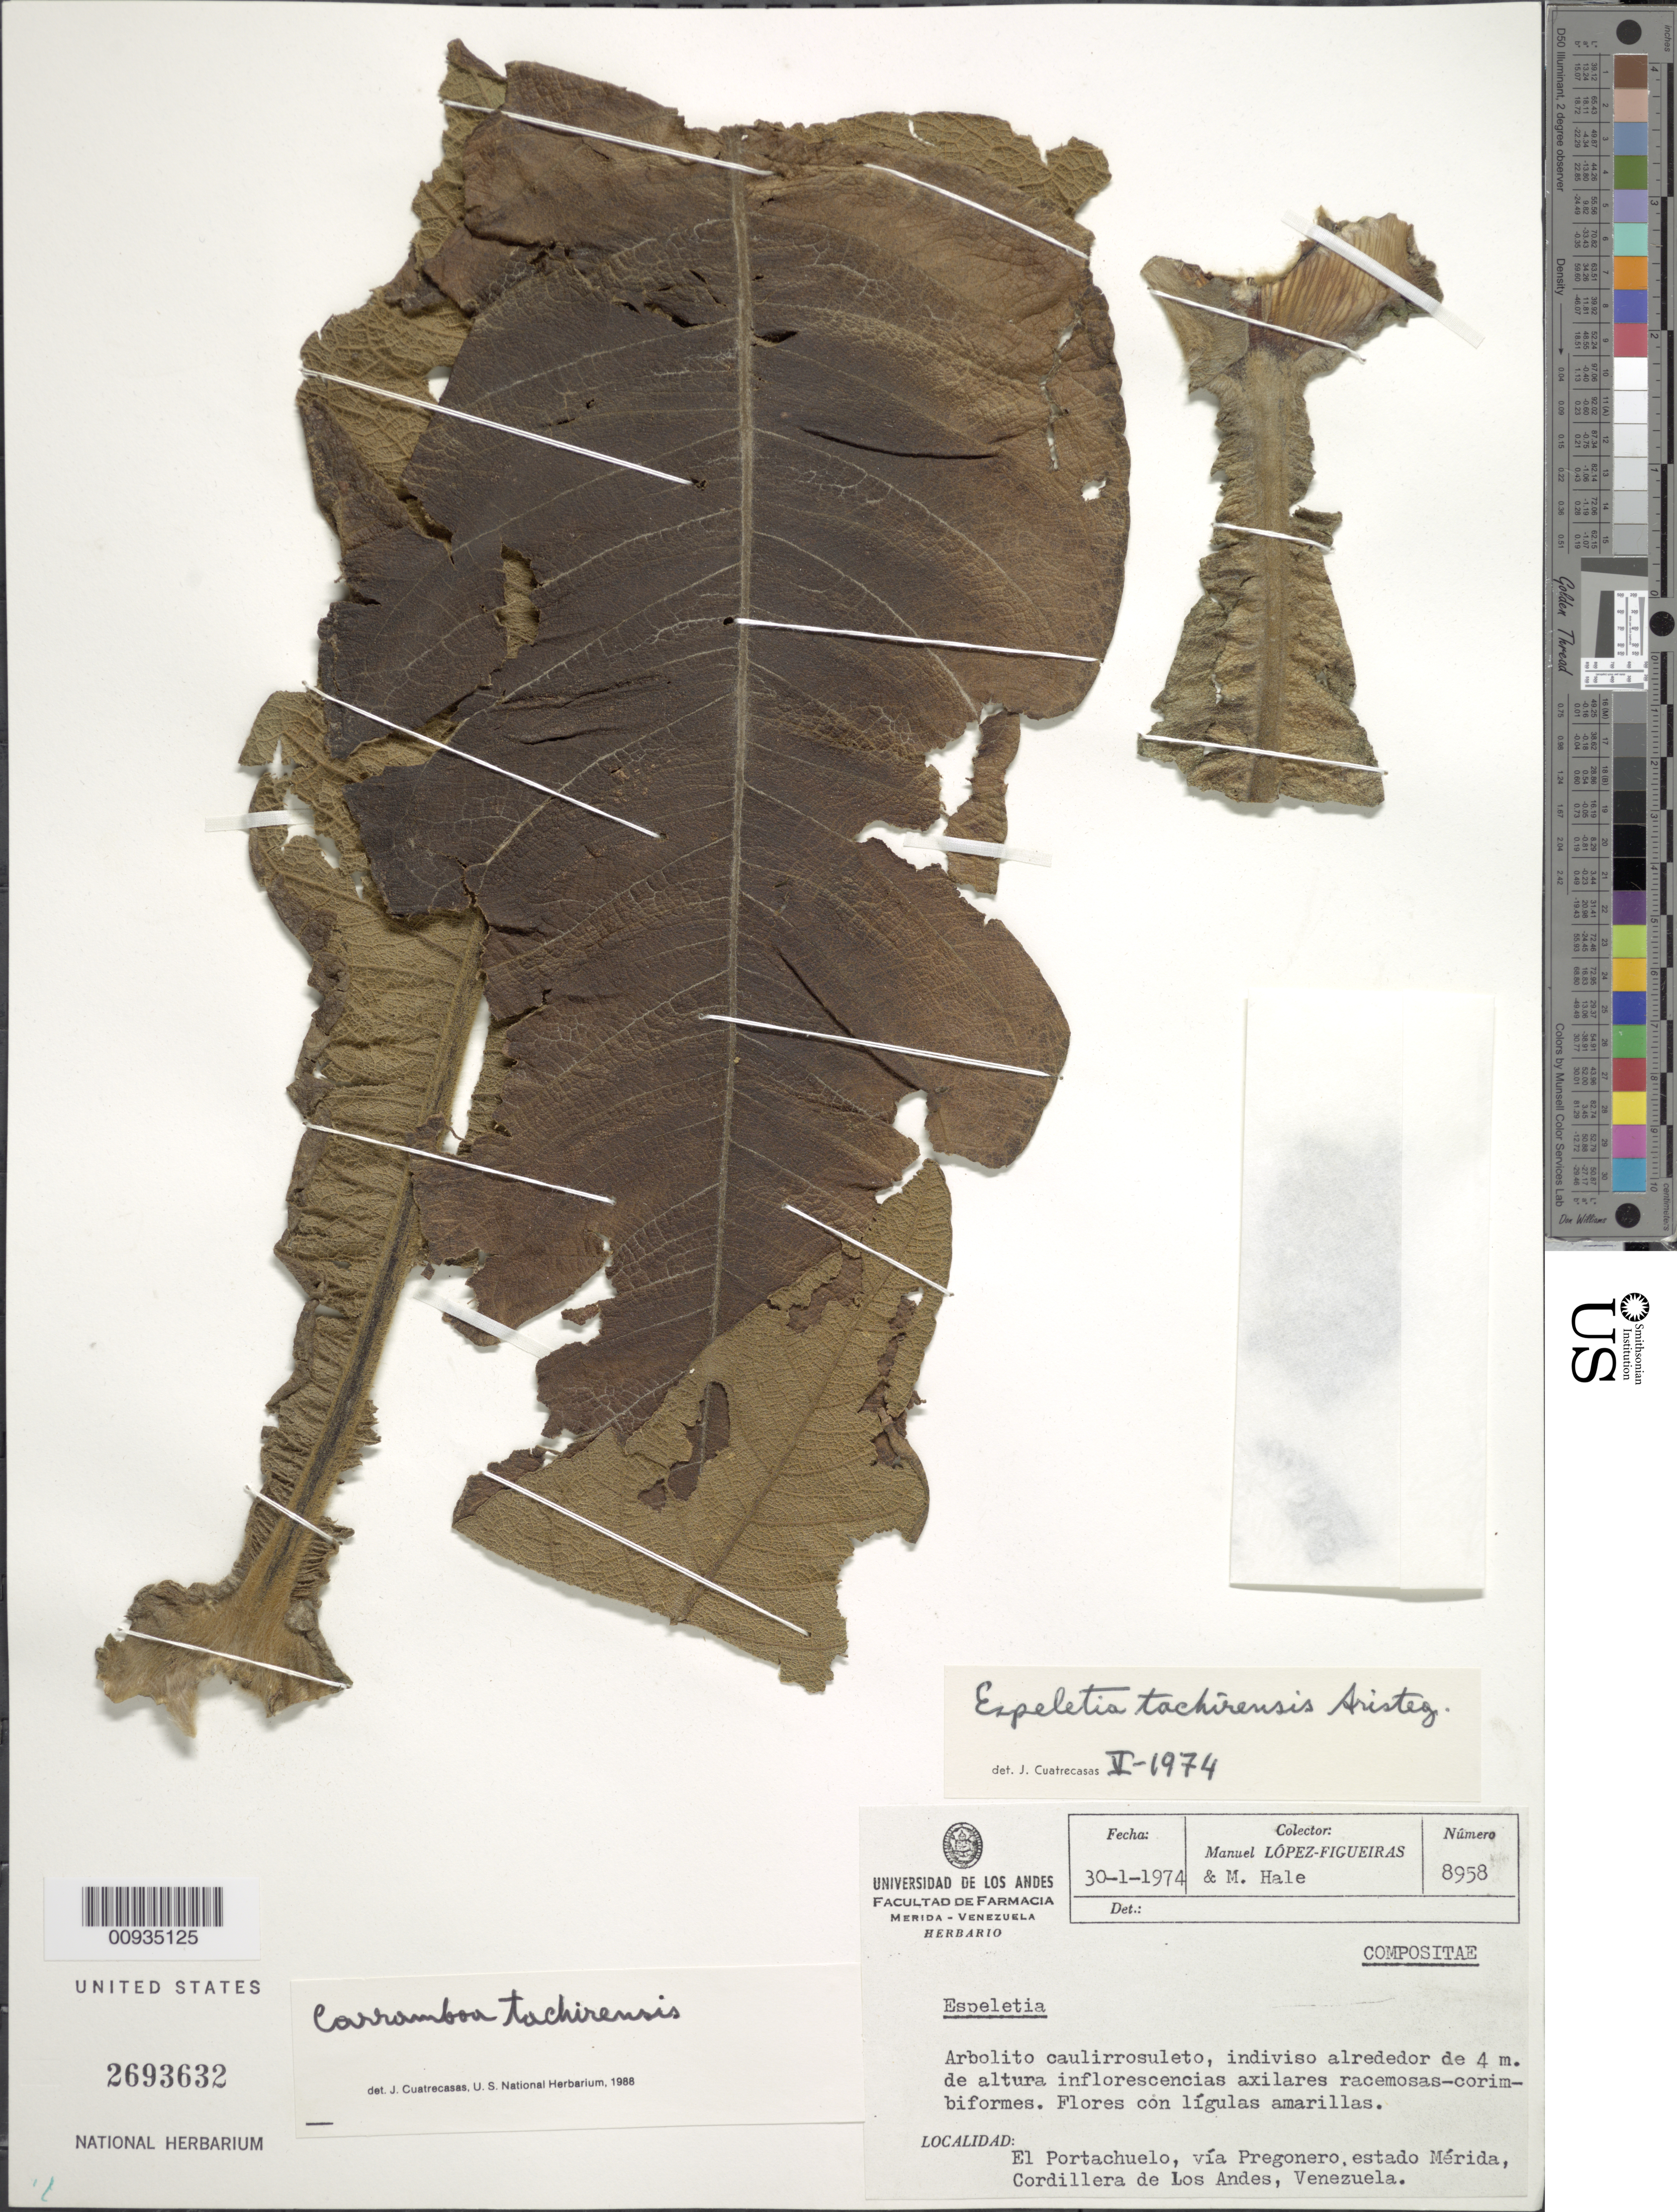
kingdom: Plantae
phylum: Tracheophyta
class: Magnoliopsida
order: Asterales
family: Asteraceae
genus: Carramboa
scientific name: Carramboa tachirensis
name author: (Aristeg.) Cuatrec.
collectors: M. López Figueiras & M. Hale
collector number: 8958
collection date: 1974-01-30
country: Venezuela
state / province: Mérida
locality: El Portachuelo, via Pregonero, Cordillera de Los Andes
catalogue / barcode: US 2693632